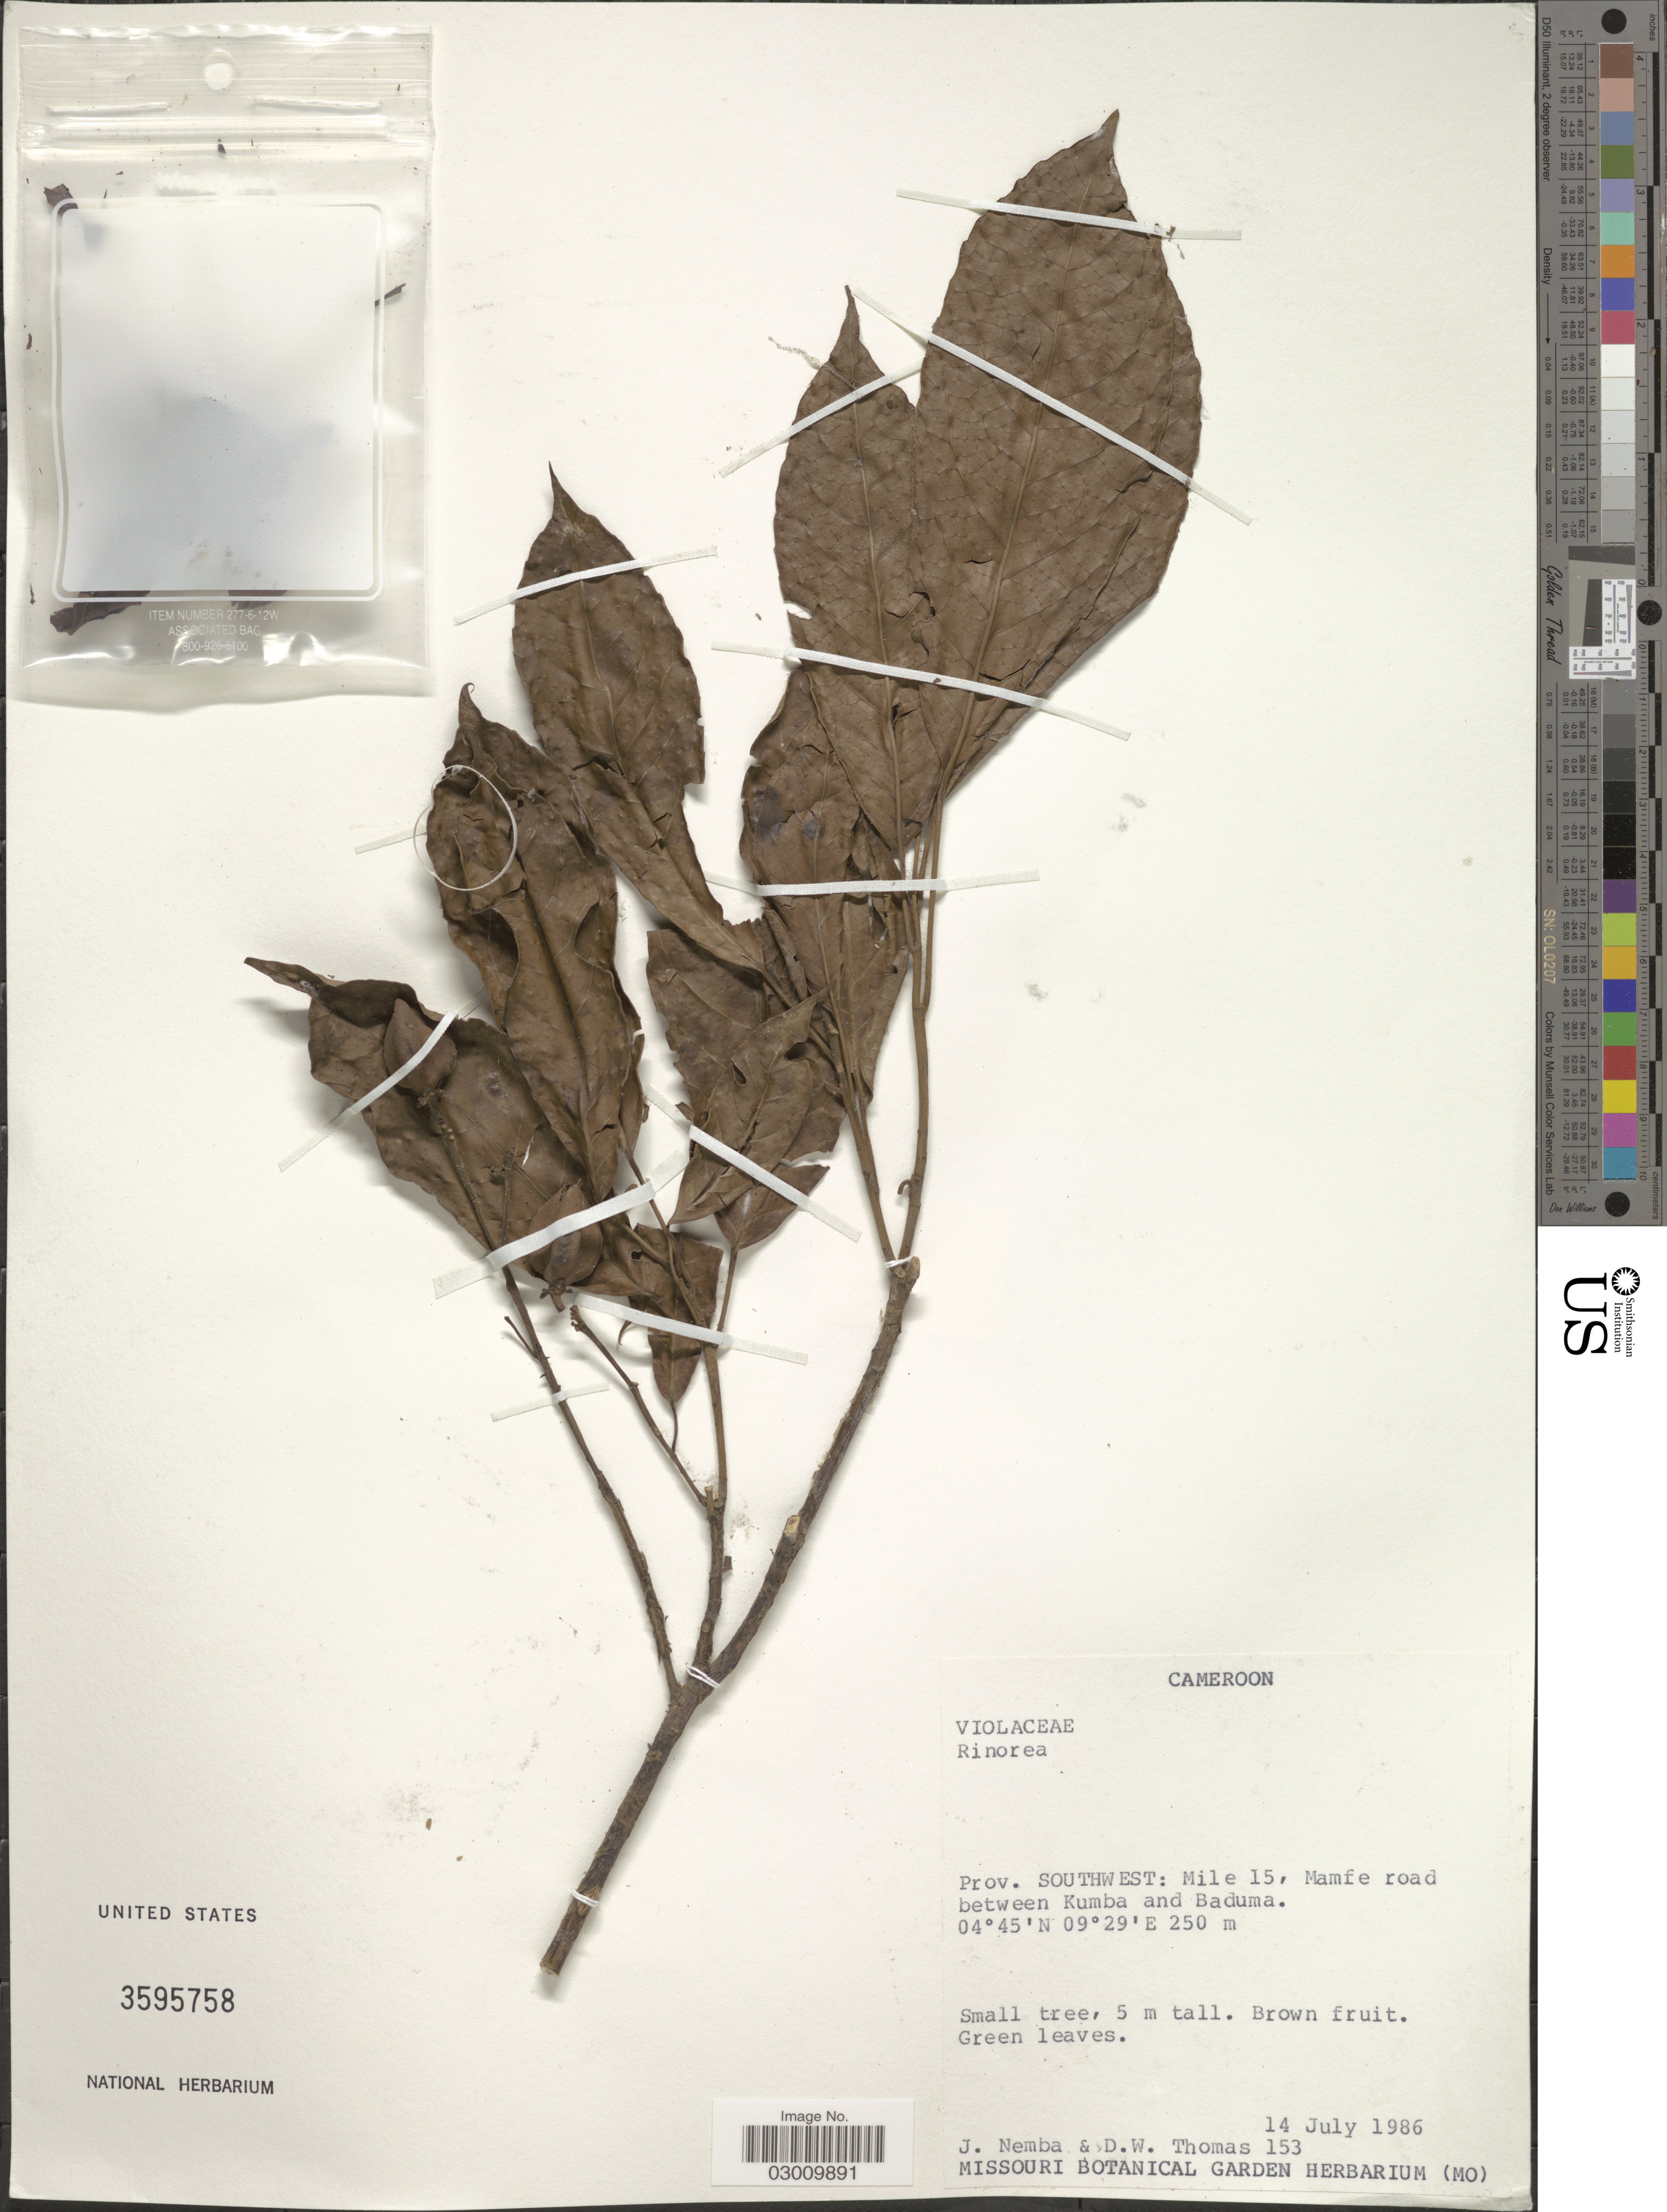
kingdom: Plantae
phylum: Tracheophyta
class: Magnoliopsida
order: Malpighiales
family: Violaceae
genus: Rinorea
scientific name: Rinorea sp.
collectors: J. Nemba & D. W. Thomas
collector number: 153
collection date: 1986-07-14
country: Cameroon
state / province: Sud-Ouest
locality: Prov. Southwest: Mile 15, Mamfe road between Kumba and Baduma.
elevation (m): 250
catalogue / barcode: US 3595758